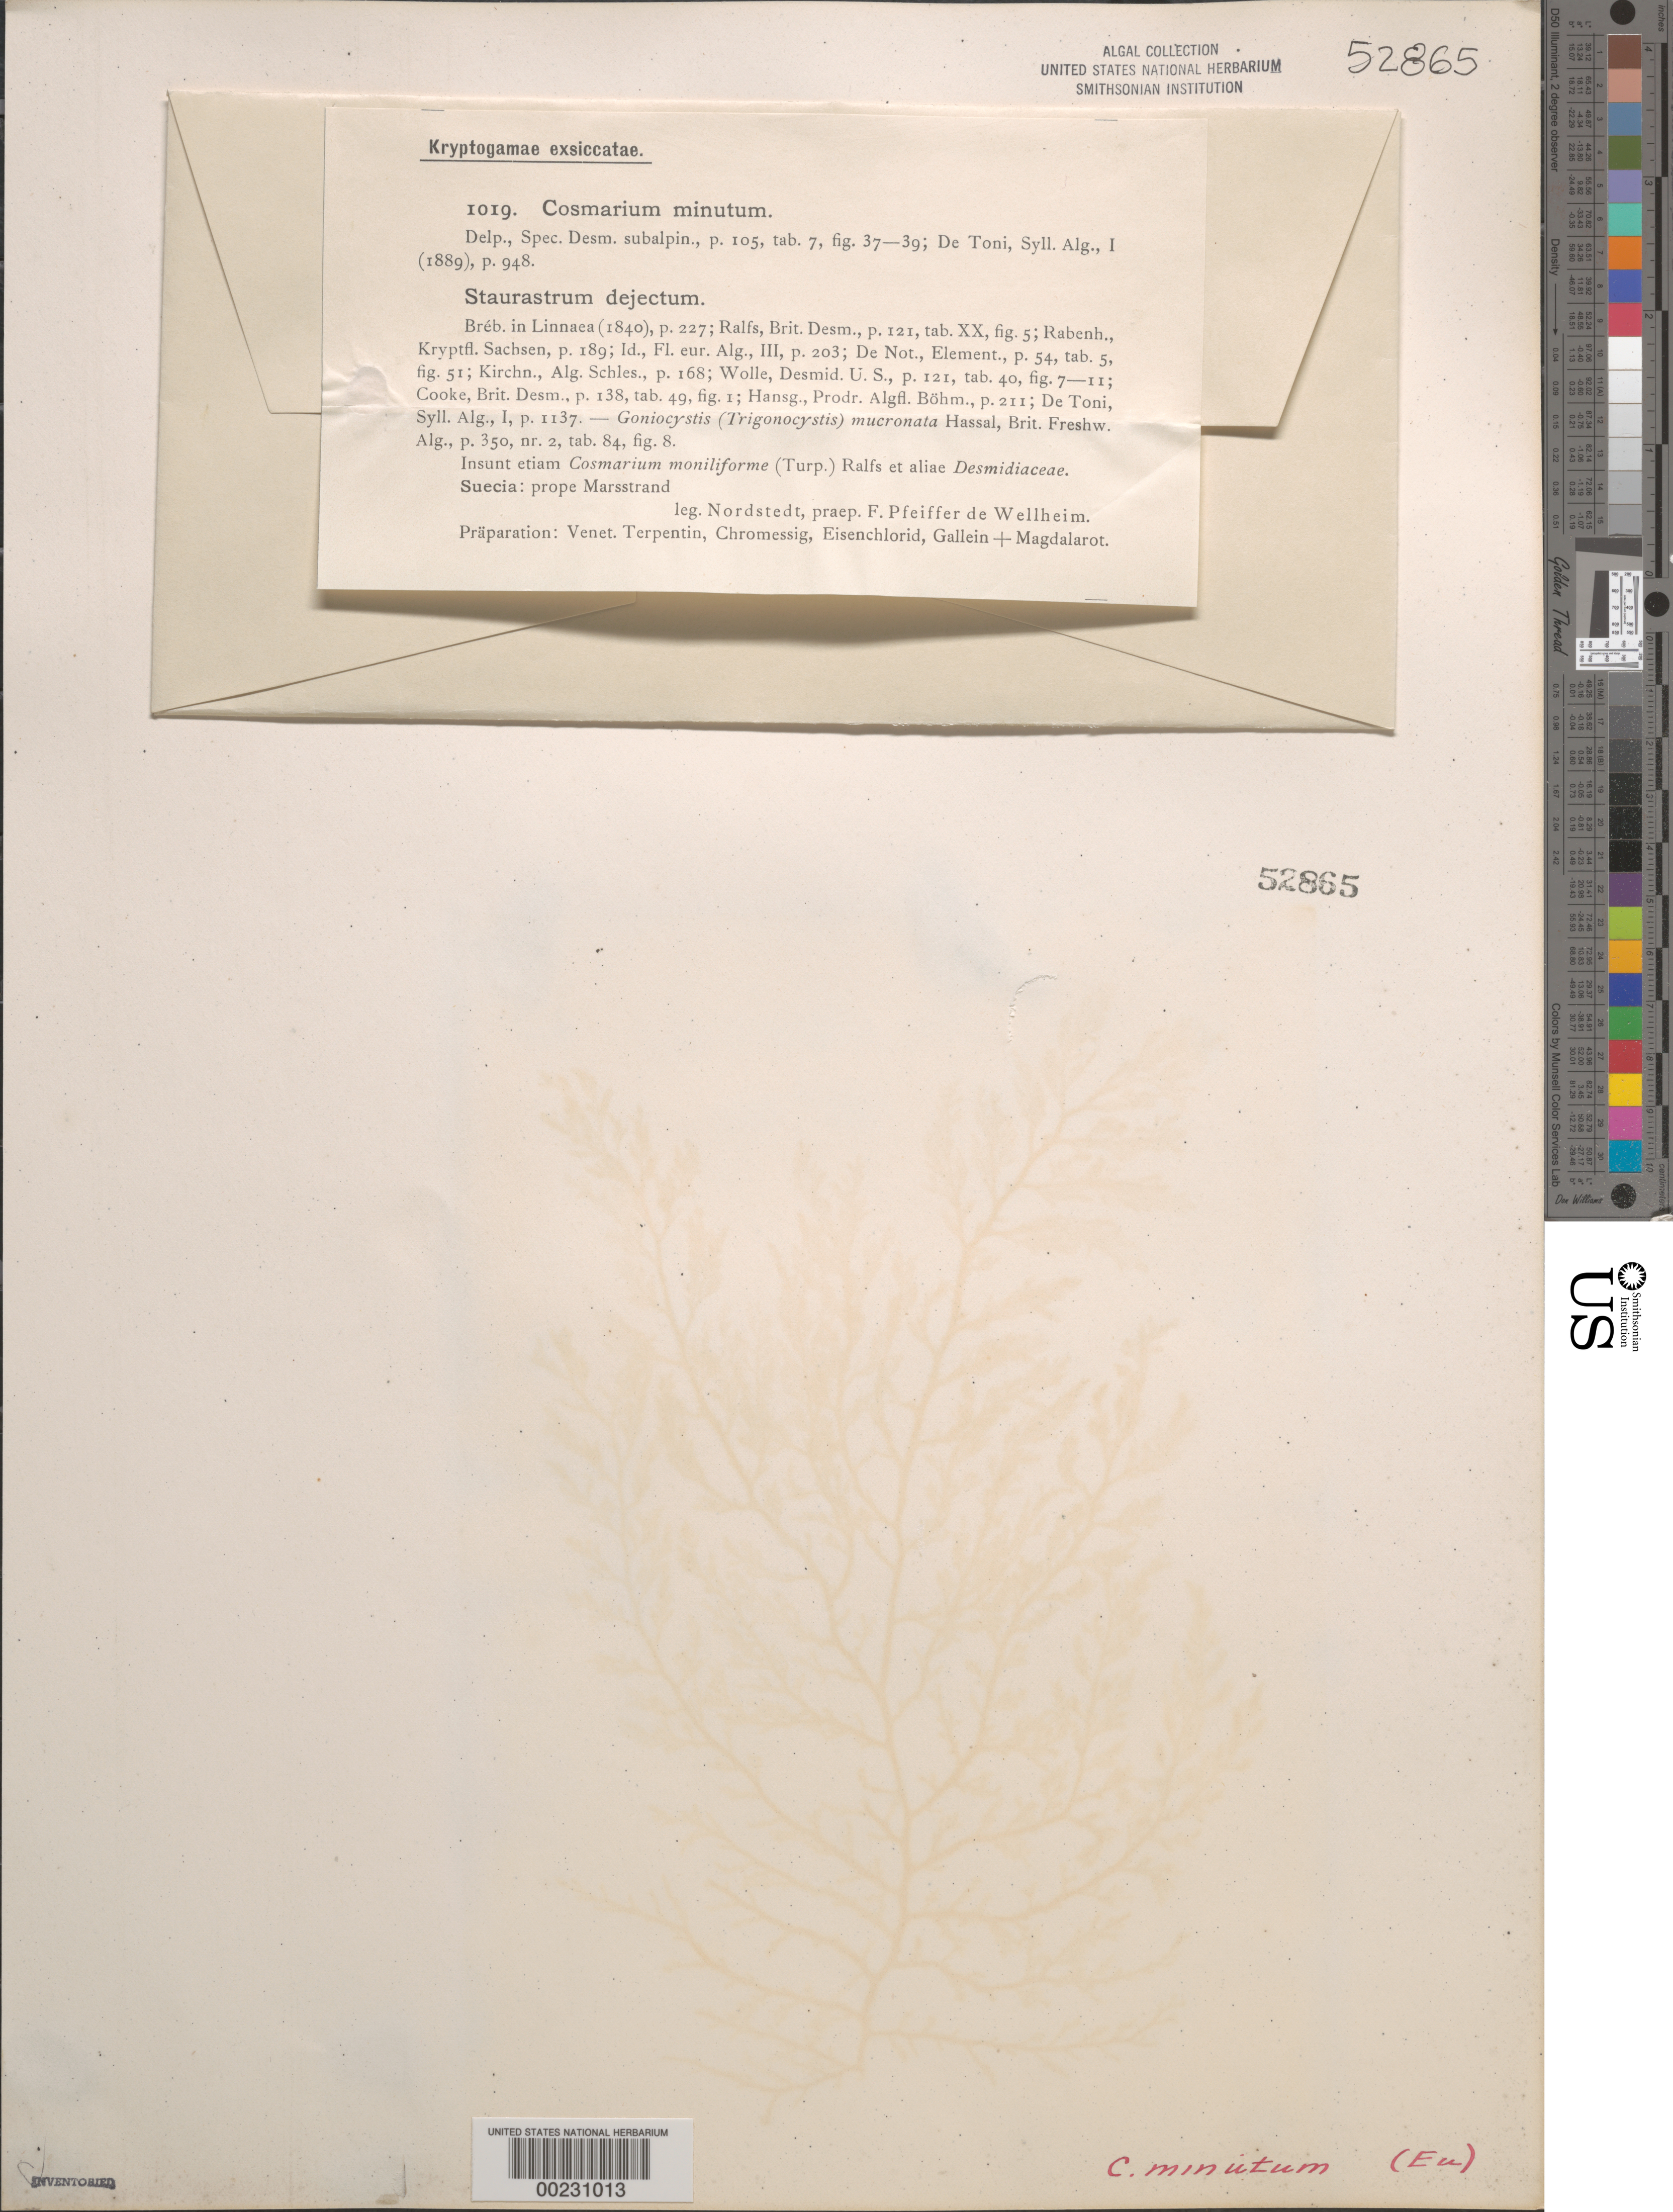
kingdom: Plantae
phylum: Charophyta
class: Zygnematophyceae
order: Zygnematales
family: Desmidiaceae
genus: Cosmarium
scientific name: Cosmarium contractum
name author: O. Kirchner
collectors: C. F. O. Nordstedt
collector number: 1019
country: Sweden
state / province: Västra Götaland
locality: Near marstrand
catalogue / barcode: US 52865